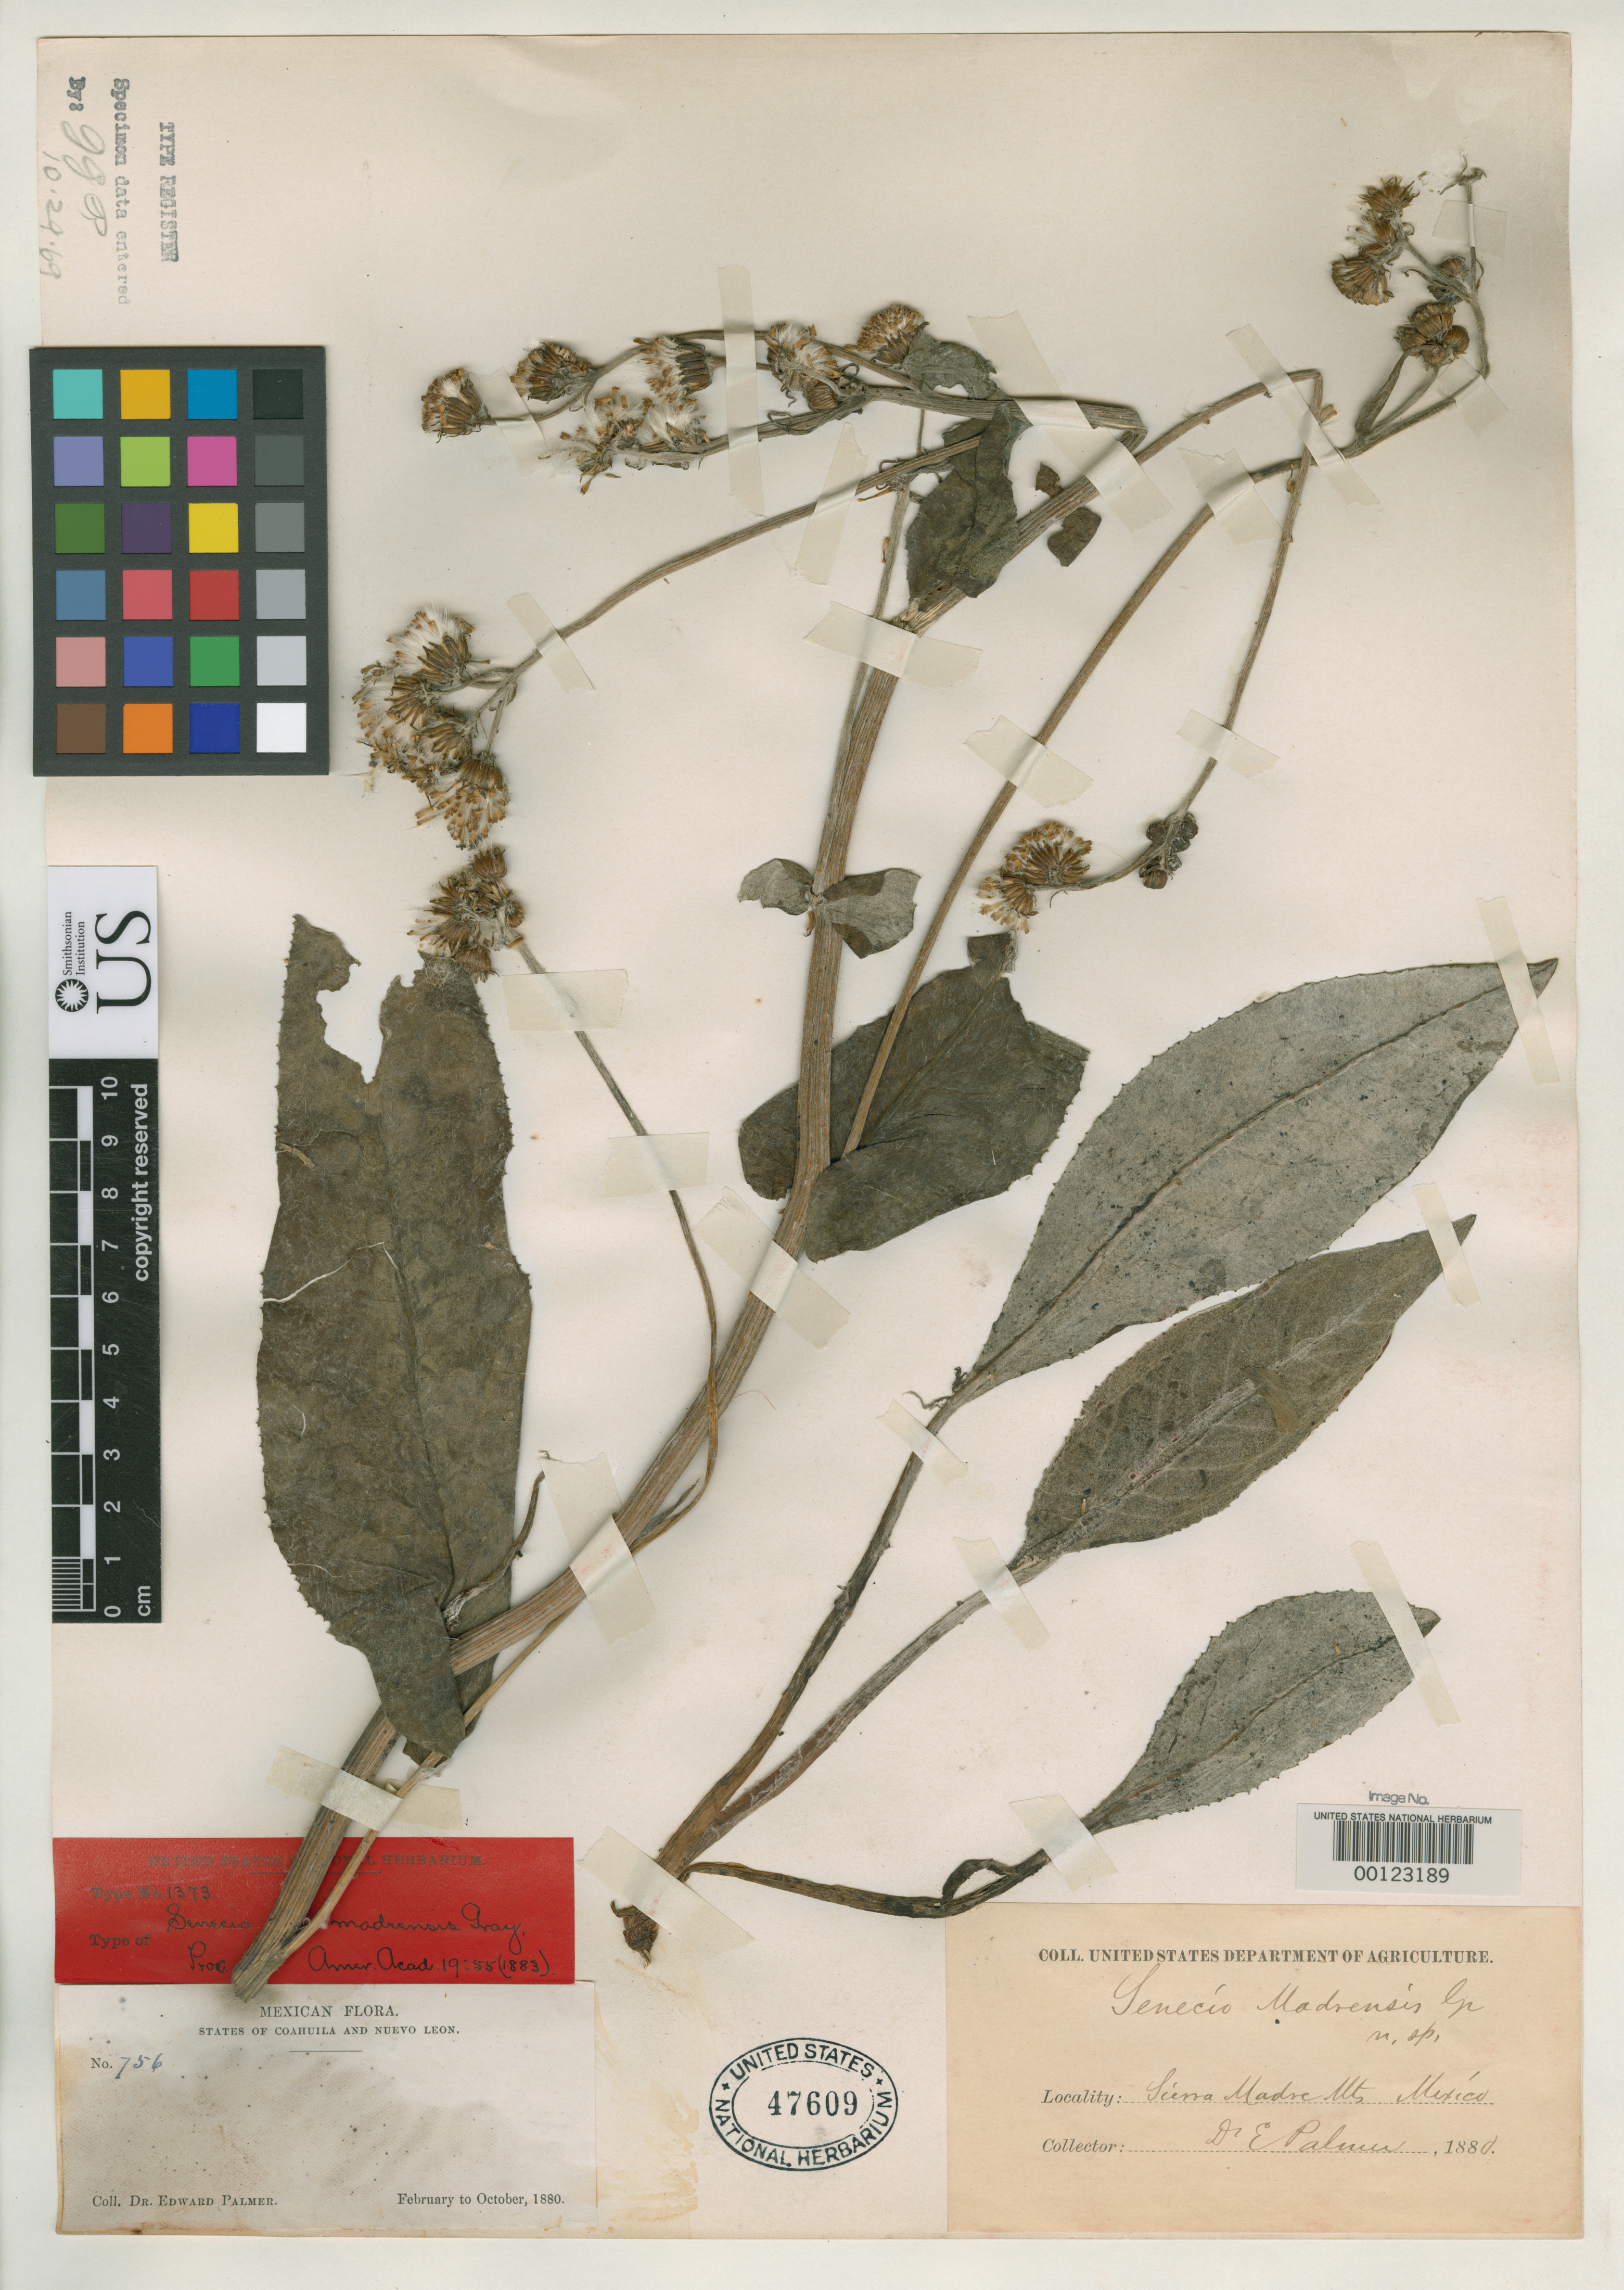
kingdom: Plantae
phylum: Tracheophyta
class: Magnoliopsida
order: Asterales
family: Asteraceae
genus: Senecio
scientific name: Senecio madrensis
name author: A. Gray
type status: Isotype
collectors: E. Palmer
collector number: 756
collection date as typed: Feb 1880 to -- Oct 1880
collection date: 1880-02/1880-10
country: Mexico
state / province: Coahuila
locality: Sierra Madre, S of Saltillo.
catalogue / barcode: US 47609